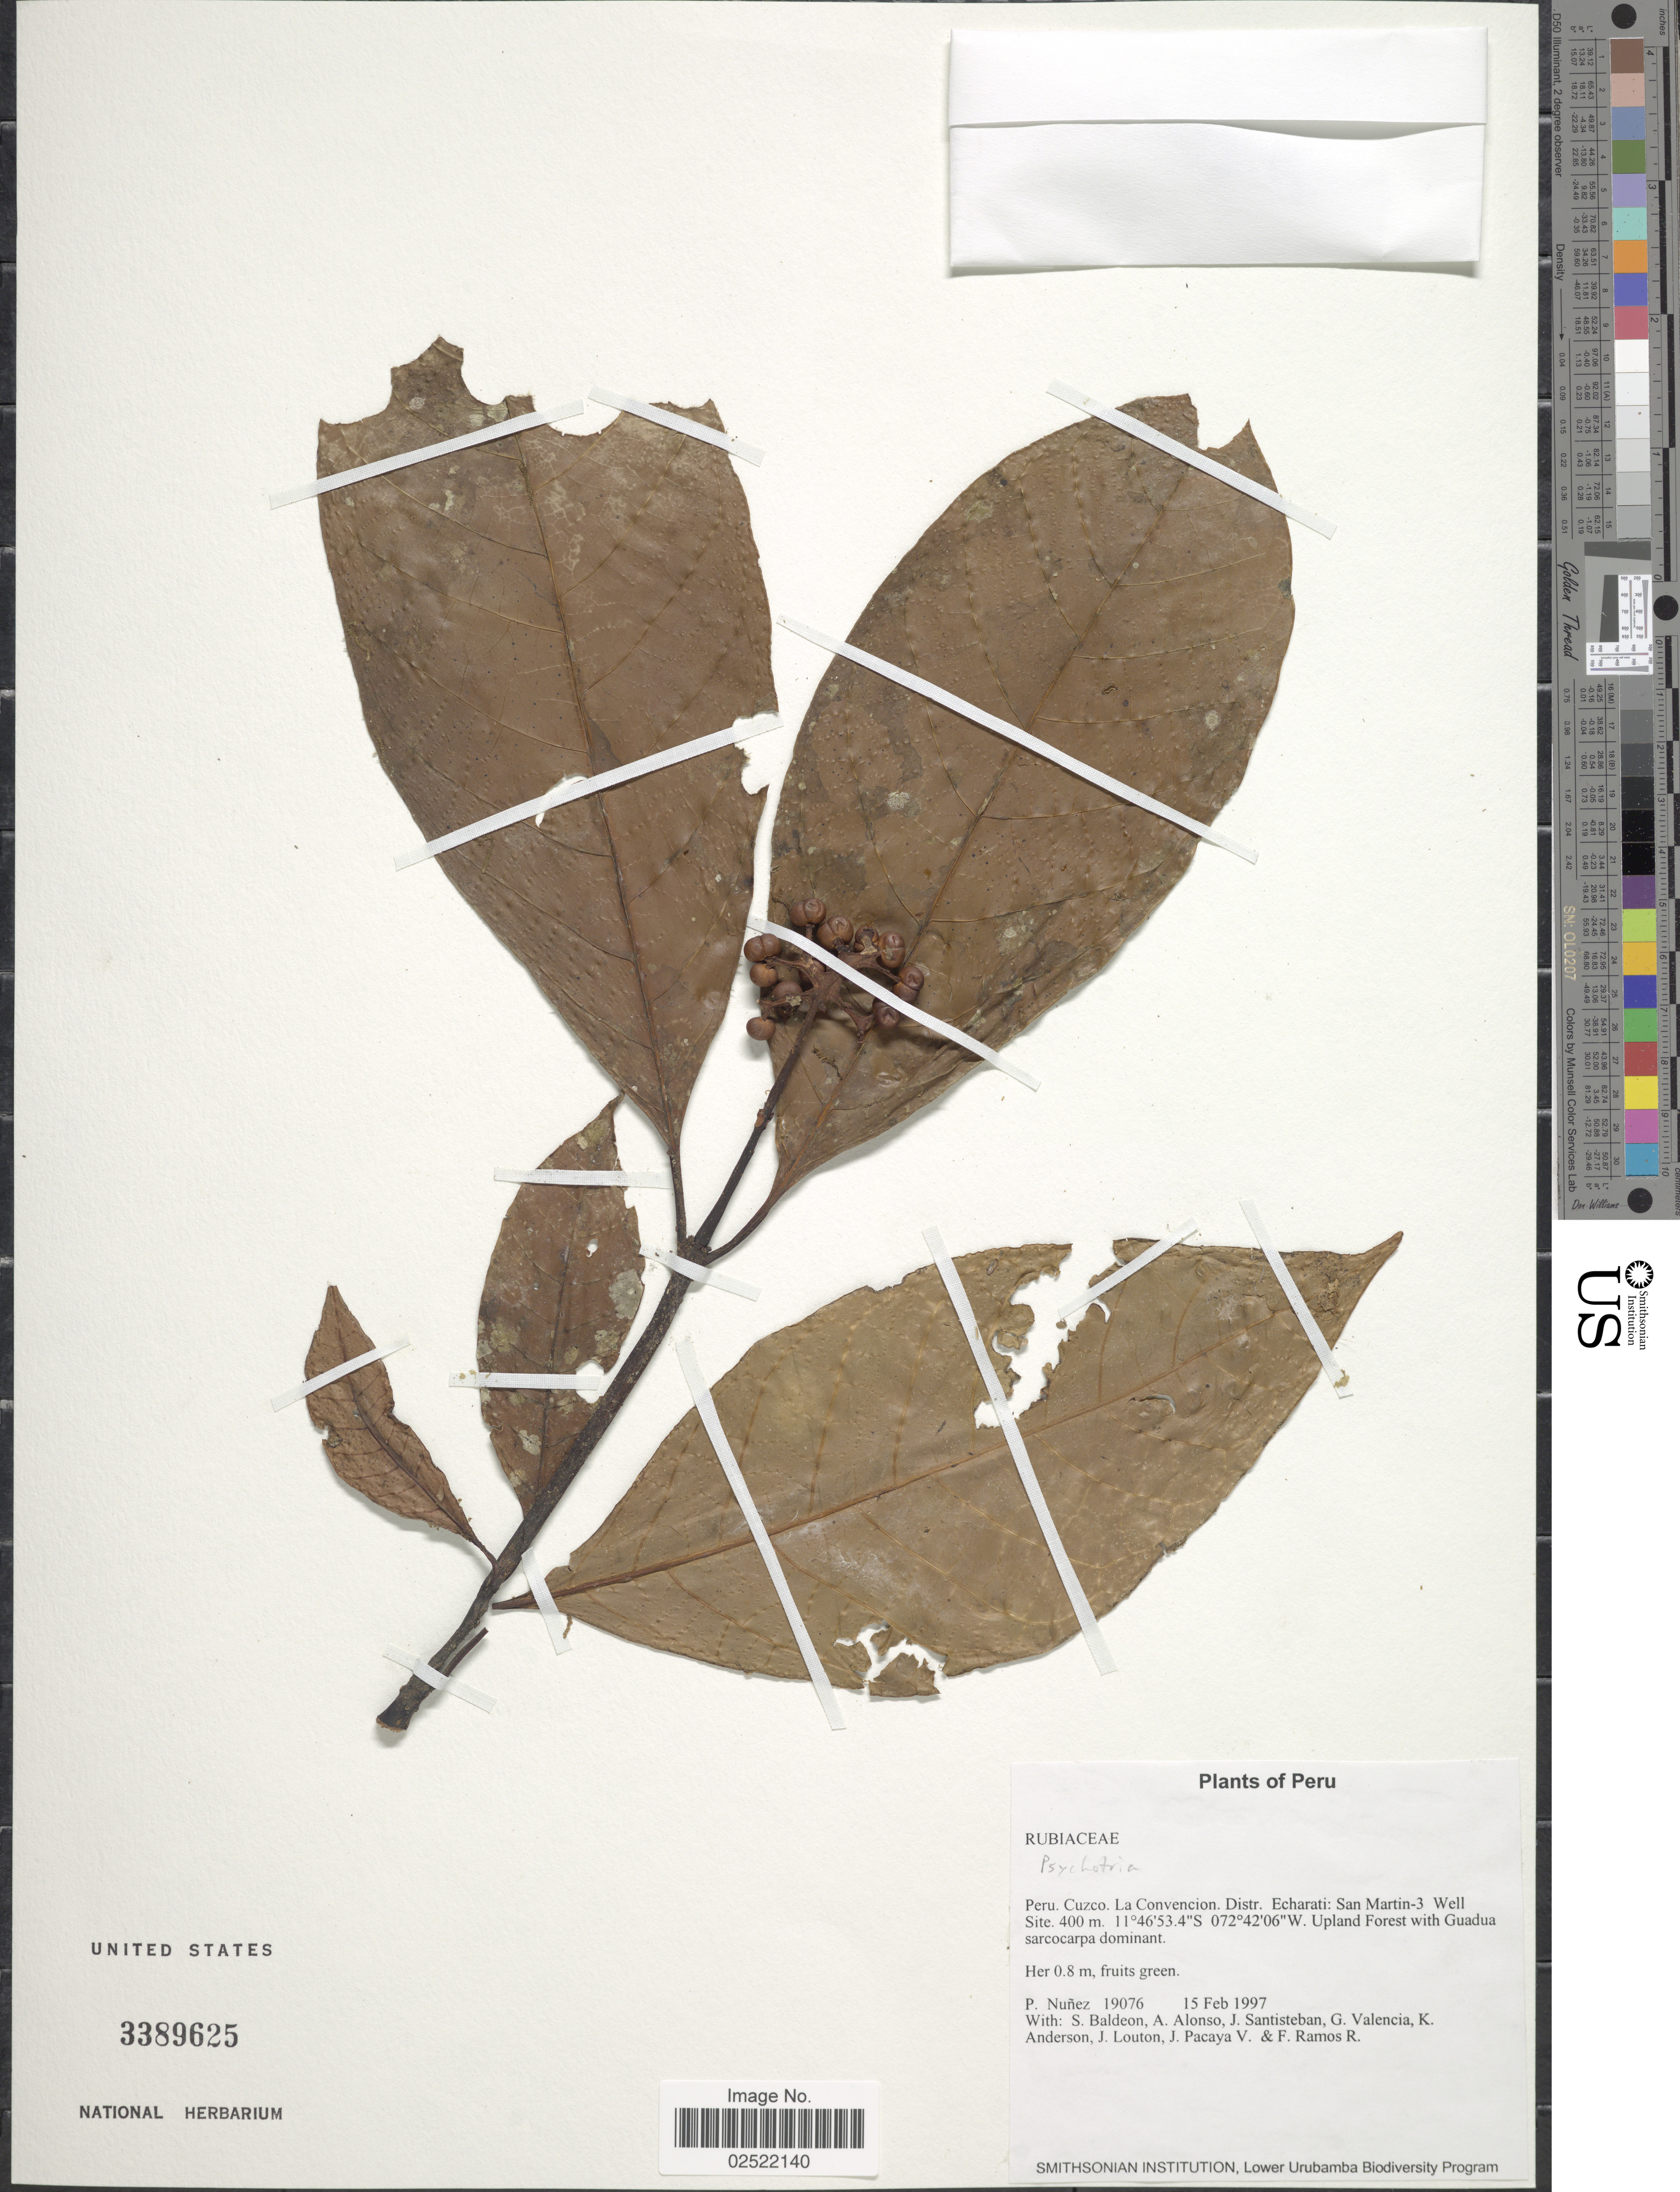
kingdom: Plantae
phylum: Tracheophyta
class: Magnoliopsida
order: Gentianales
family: Rubiaceae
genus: Psychotria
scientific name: Psychotria sp.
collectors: P. Nuñez V., S. Baldeon, A. Alonso, J. Santisteban & et al.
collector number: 19076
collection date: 1997-02-15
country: Peru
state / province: Cusco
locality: Cuzco. La Convencion. Distr. Echarati: San Martin-3 Well Site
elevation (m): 400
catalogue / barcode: US 3389625